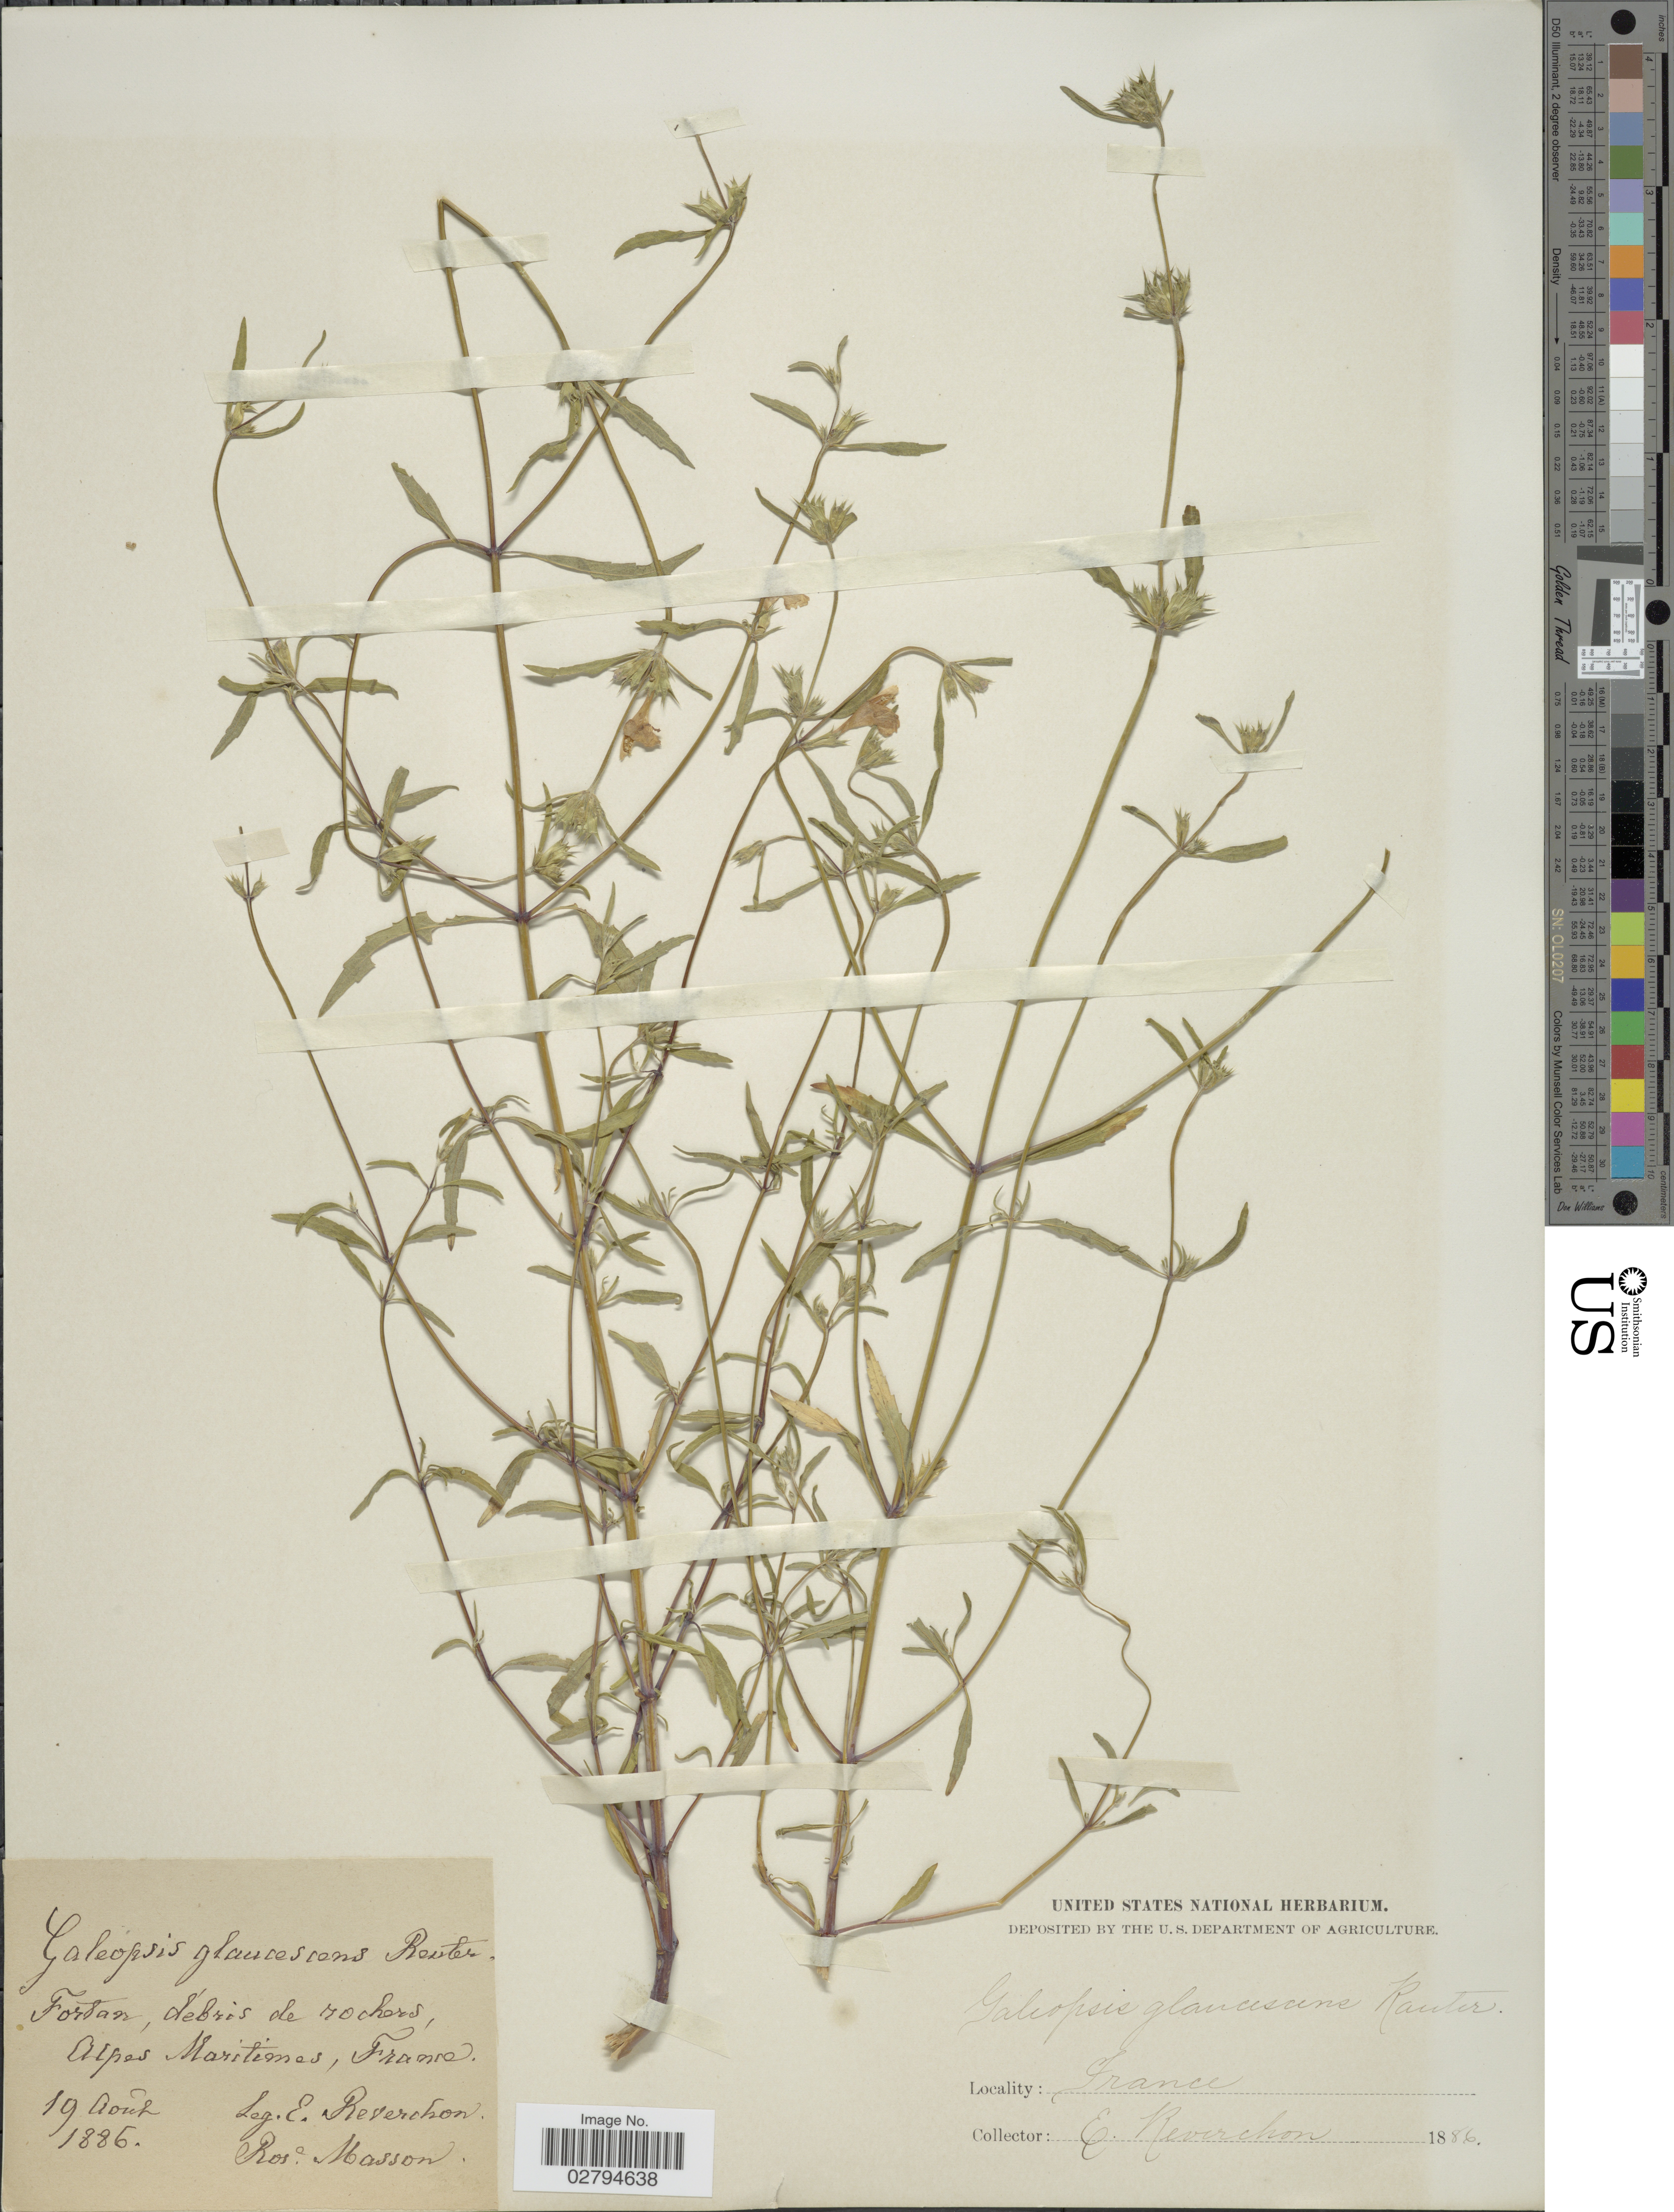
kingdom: Plantae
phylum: Tracheophyta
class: Magnoliopsida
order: Lamiales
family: Lamiaceae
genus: Galeopsis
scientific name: Galeopsis glaucescens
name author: Reut. ex Ard.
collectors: E. Reverchon & R. Masson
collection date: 1886-08-19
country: France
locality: Fontan, débris de rochers, Alpes Maritimes.